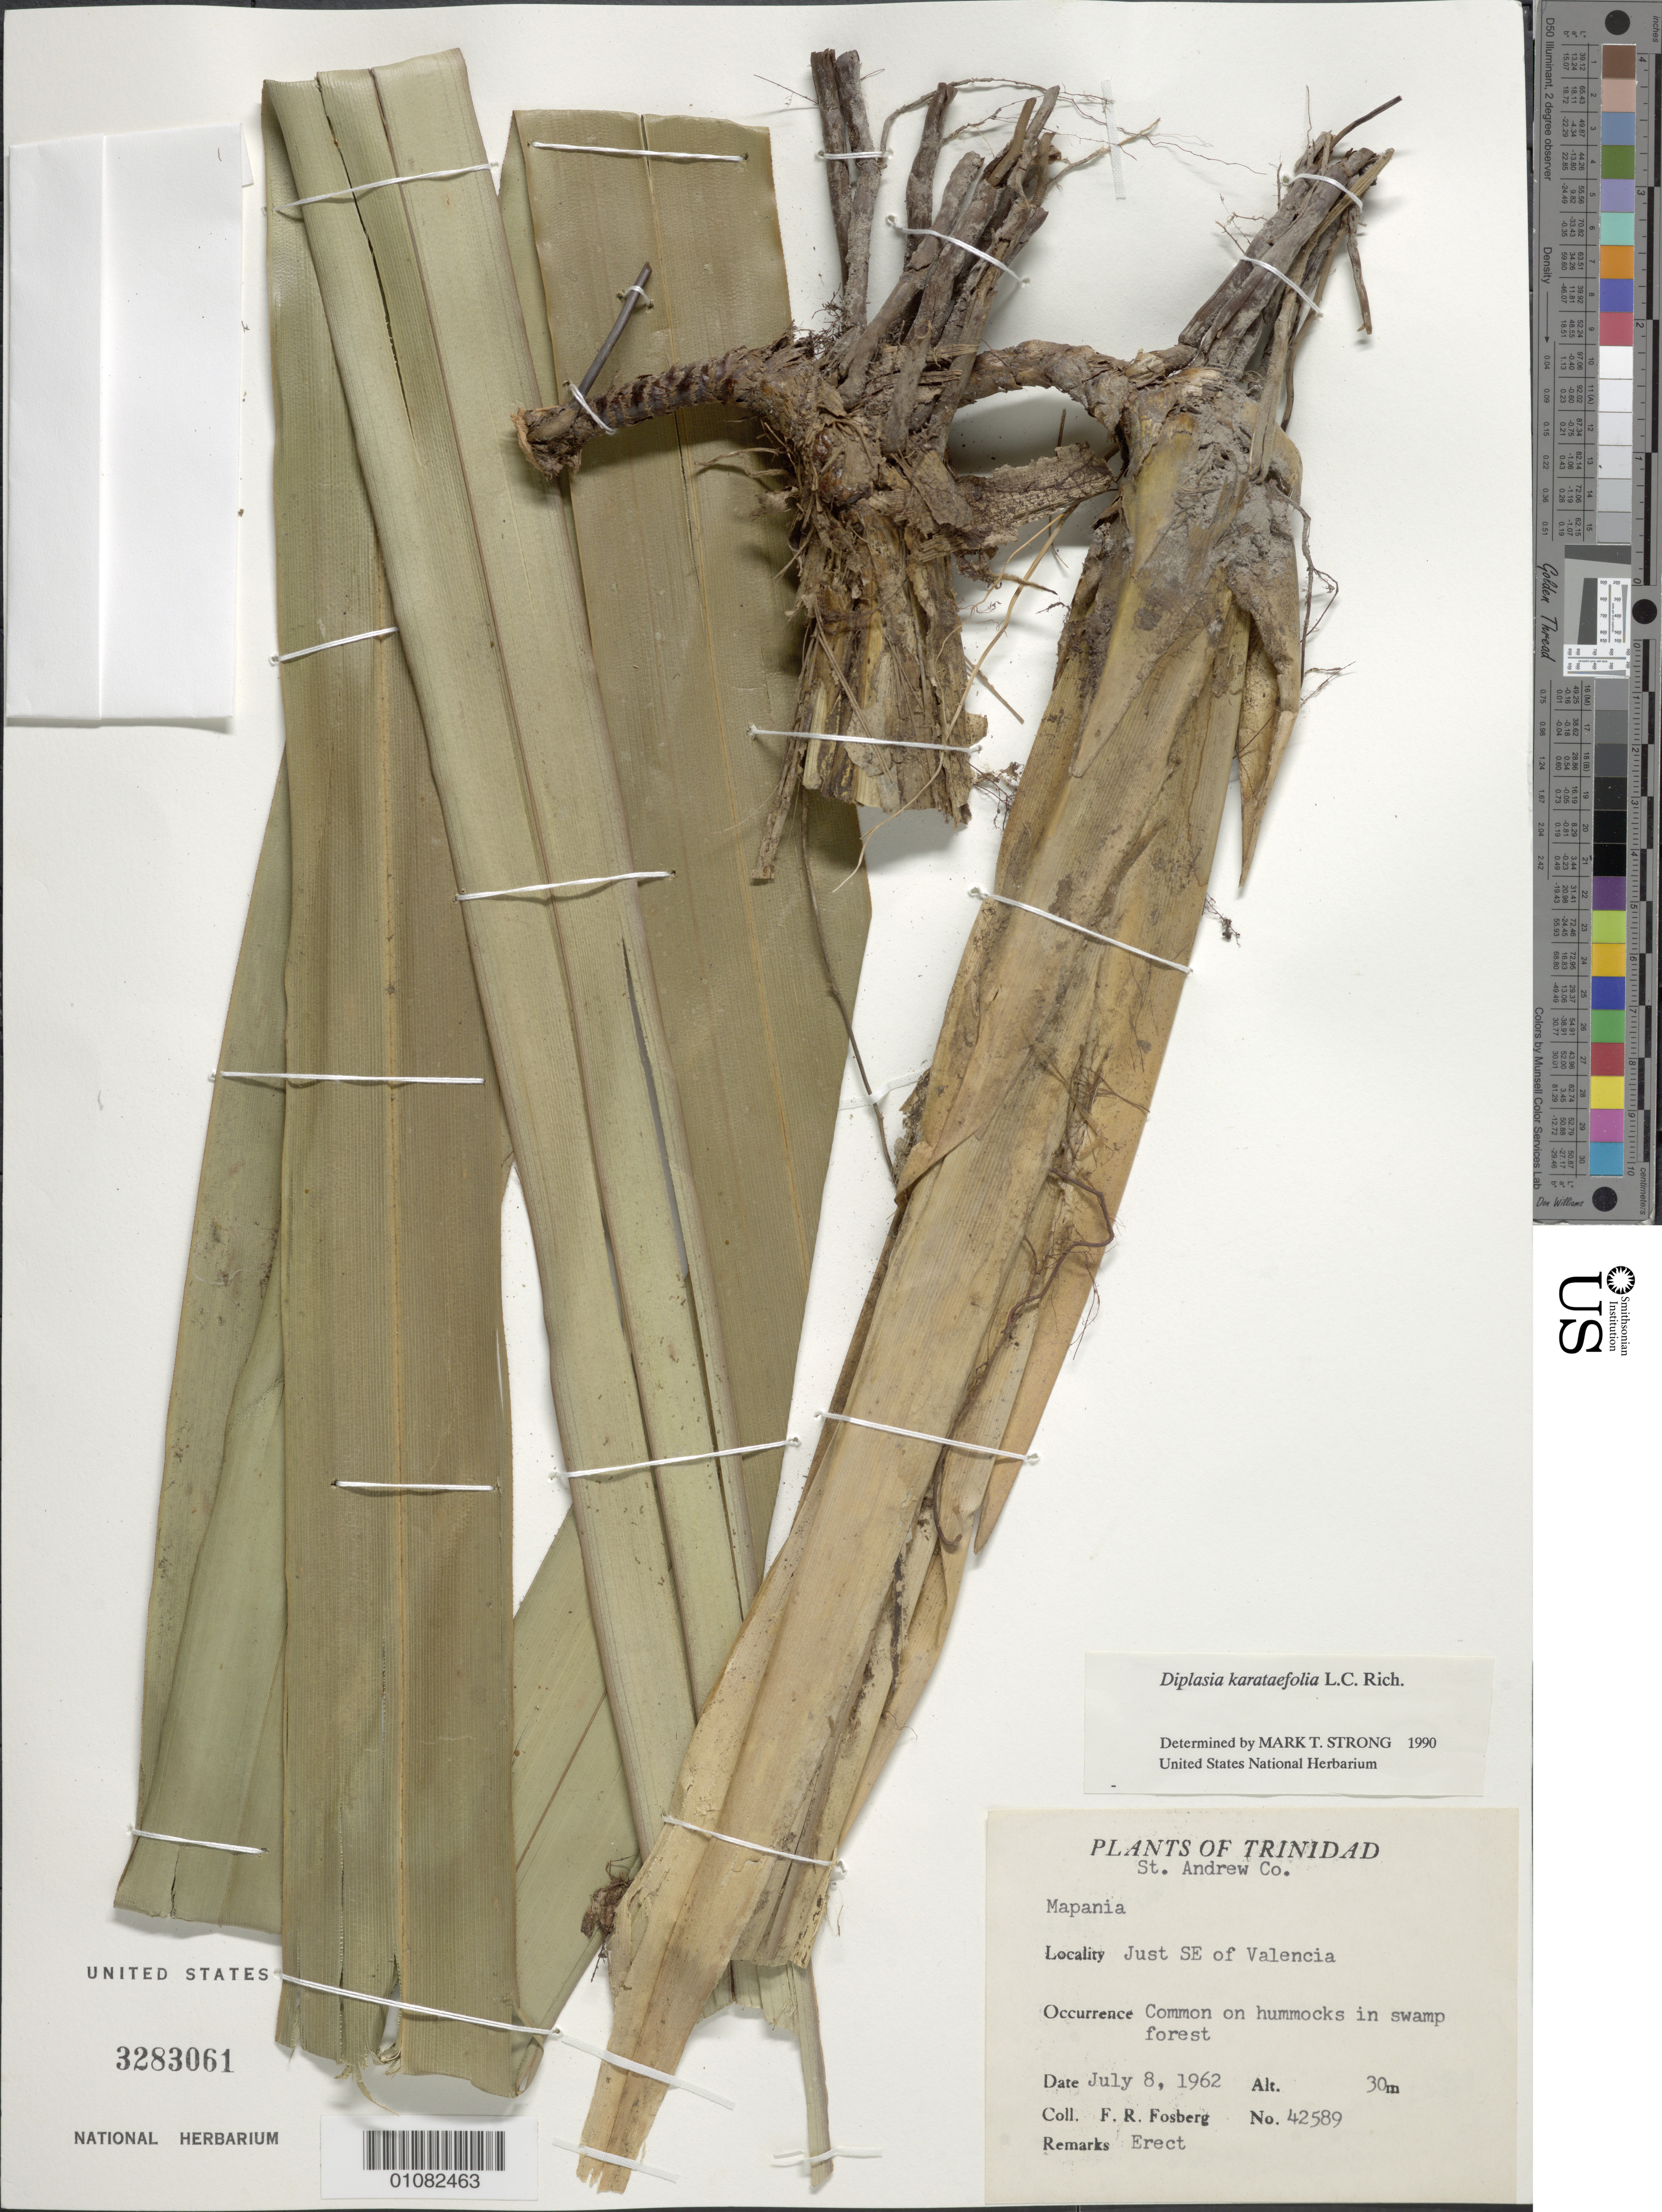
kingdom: Plantae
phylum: Tracheophyta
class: Liliopsida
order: Poales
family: Cyperaceae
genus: Diplasia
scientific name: Diplasia karatifolia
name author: Rich.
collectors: F. R. Fosberg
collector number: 42589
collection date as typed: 08 Jul 1962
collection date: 1962-07-08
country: Trinidad and Tobago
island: Trinidad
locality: Mapania, St. Andrew Co. Just SE of Valencia.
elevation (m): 30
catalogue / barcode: US 3283061